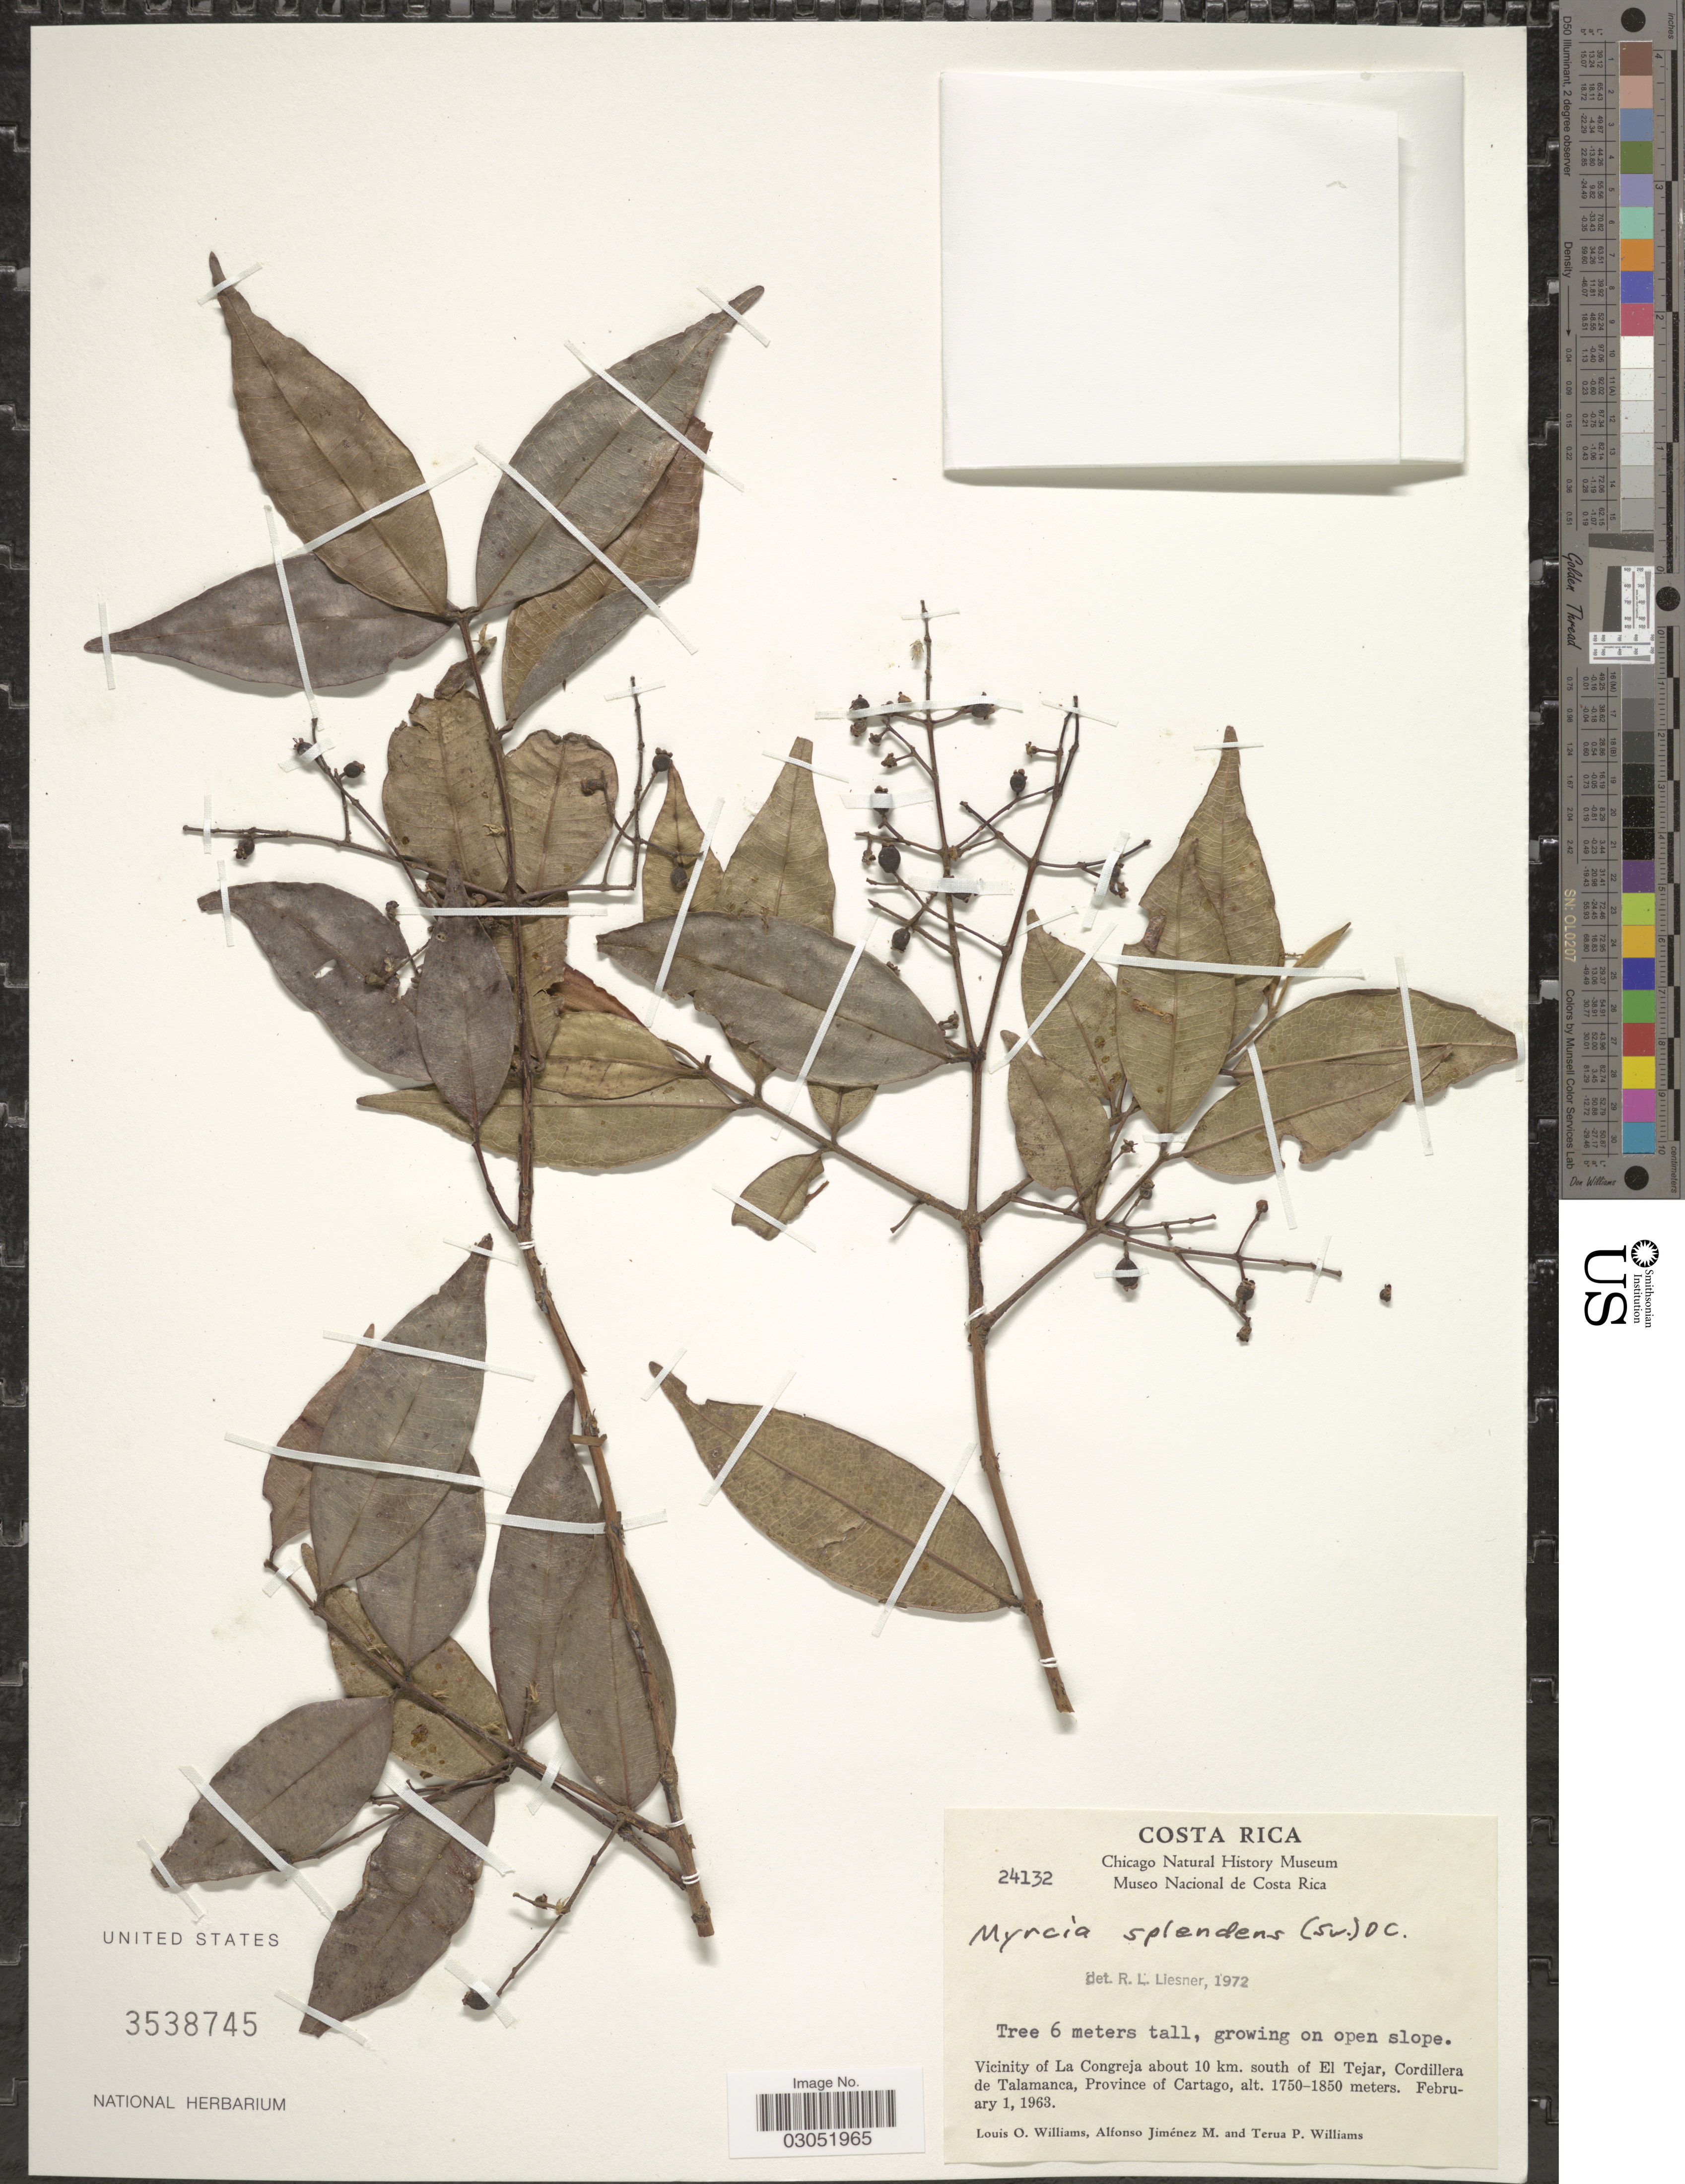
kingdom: Plantae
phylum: Tracheophyta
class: Magnoliopsida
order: Myrtales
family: Myrtaceae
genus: Myrcia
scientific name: Myrcia splendens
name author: (Sw.) DC.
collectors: L. O. Williams, A. Jimenez M. & T. Williams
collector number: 24132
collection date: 1963-02-01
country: Costa Rica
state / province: Cartago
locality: Vicinity of La Congreja about 10 km. south of El Tejar, Cordillera de Talamanca.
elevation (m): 1750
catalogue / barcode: US 3538745